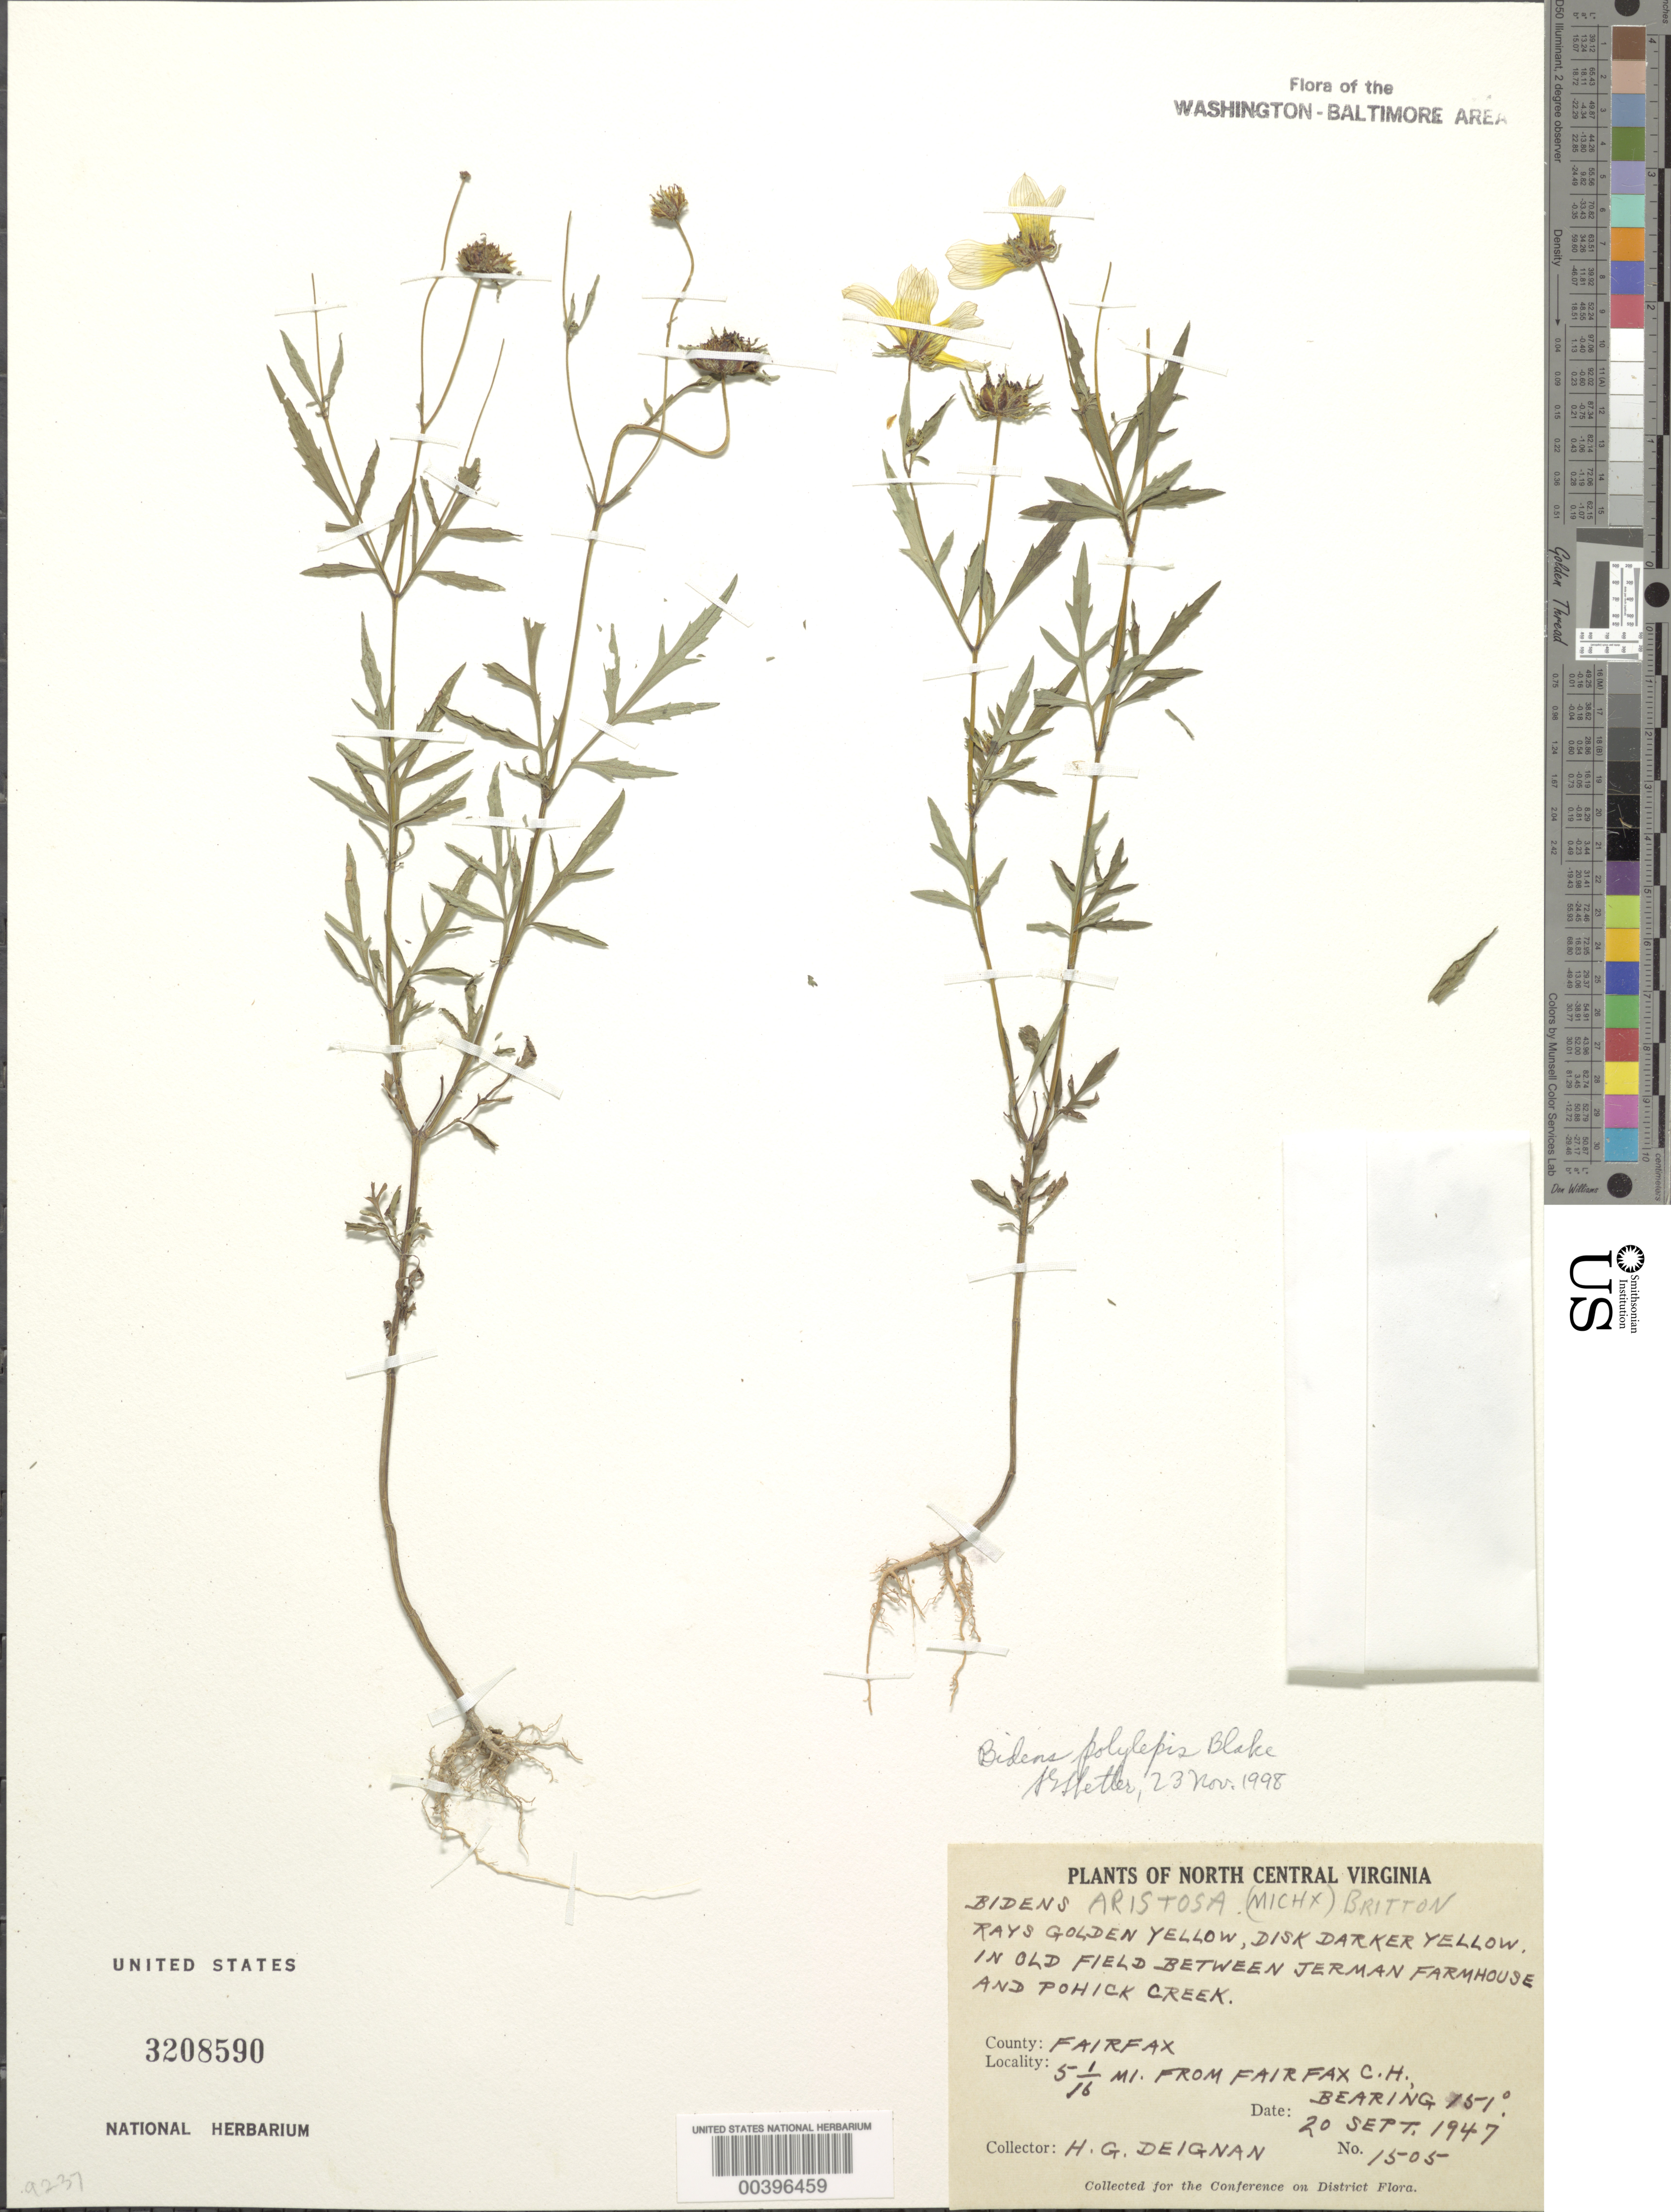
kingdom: Plantae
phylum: Tracheophyta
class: Magnoliopsida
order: Asterales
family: Asteraceae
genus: Bidens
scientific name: Bidens polylepis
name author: S.F. Blake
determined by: Shetler, Stanwyn G., (US), NMNH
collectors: H. Deignan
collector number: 1505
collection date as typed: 20 Sep 1946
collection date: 1946-09-20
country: United States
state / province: Virginia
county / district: Fairfax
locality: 5 1/16 M from Fairfax County Court House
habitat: In old field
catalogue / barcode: US 3208590